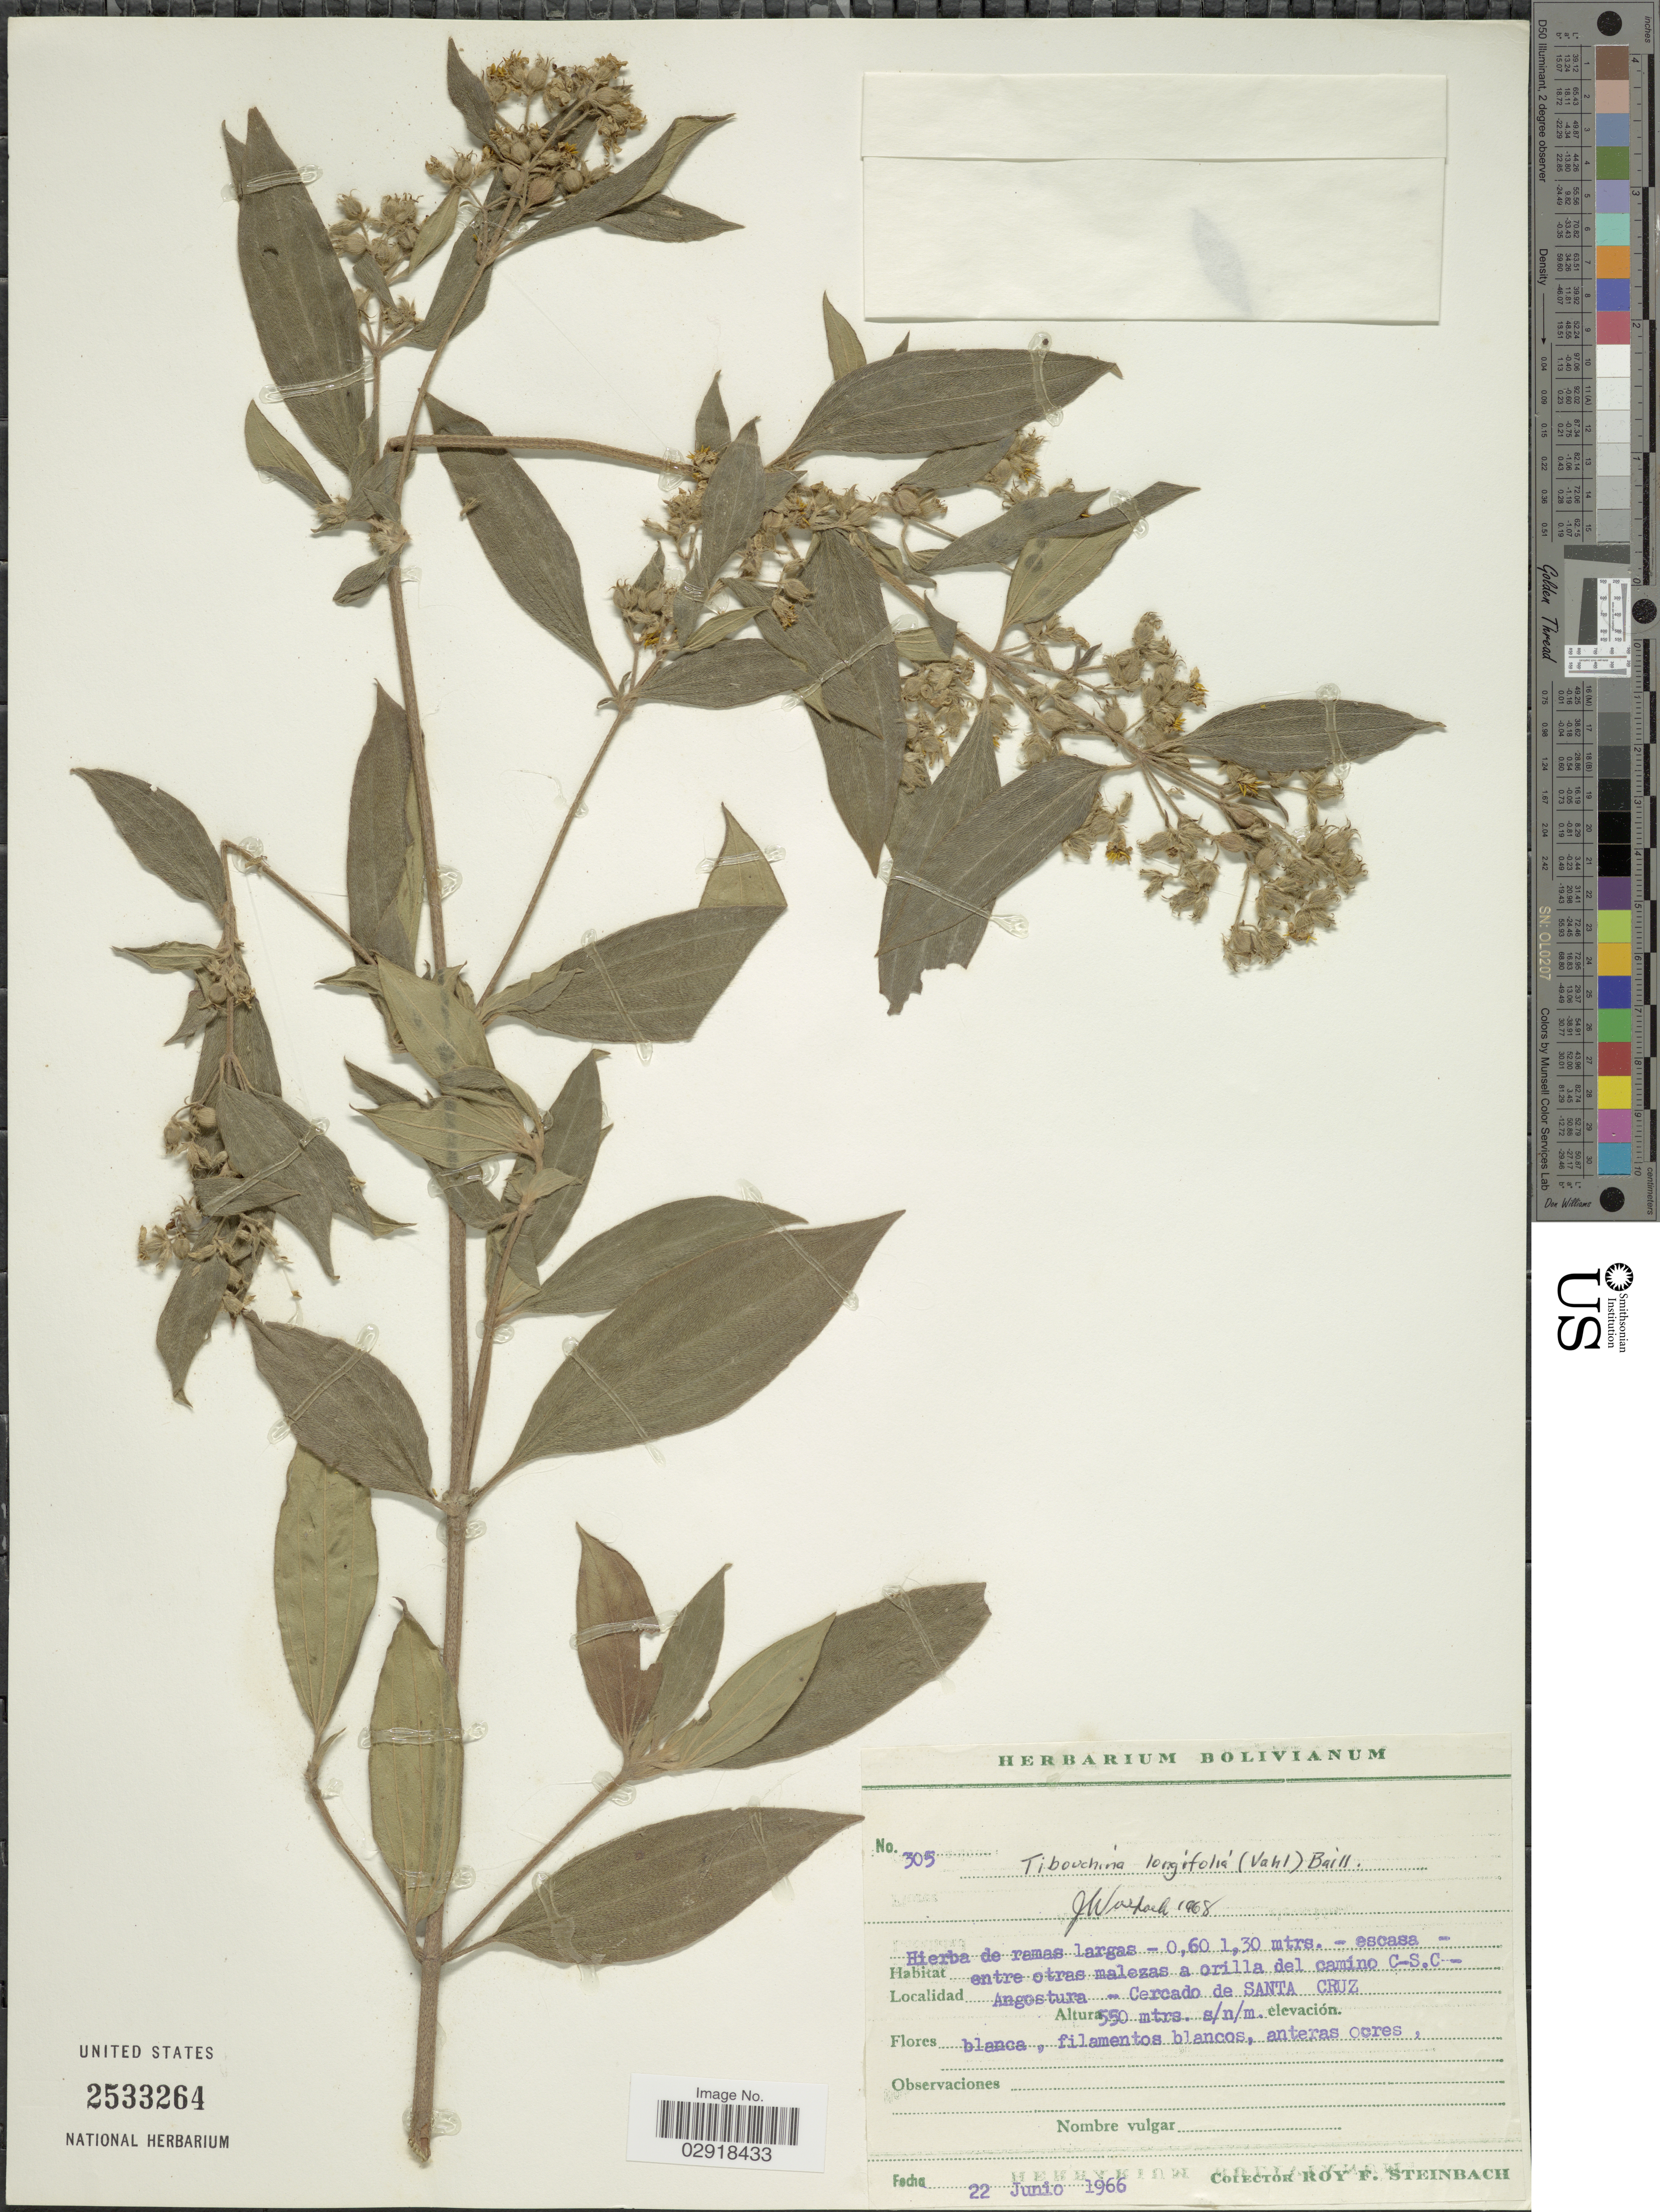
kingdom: Plantae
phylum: Tracheophyta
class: Magnoliopsida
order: Myrtales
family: Melastomataceae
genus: Chaetogastra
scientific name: Chaetogastra longifolia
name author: (Vahl) DC.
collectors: R. F. Steinbach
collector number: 305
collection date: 1966-06-22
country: Bolivia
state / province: Santa Cruz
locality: Entre otras malezas a orilla del camino C-S.C- Angostura-Cercado de Santa Cruz.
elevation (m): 550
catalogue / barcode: US 2533264